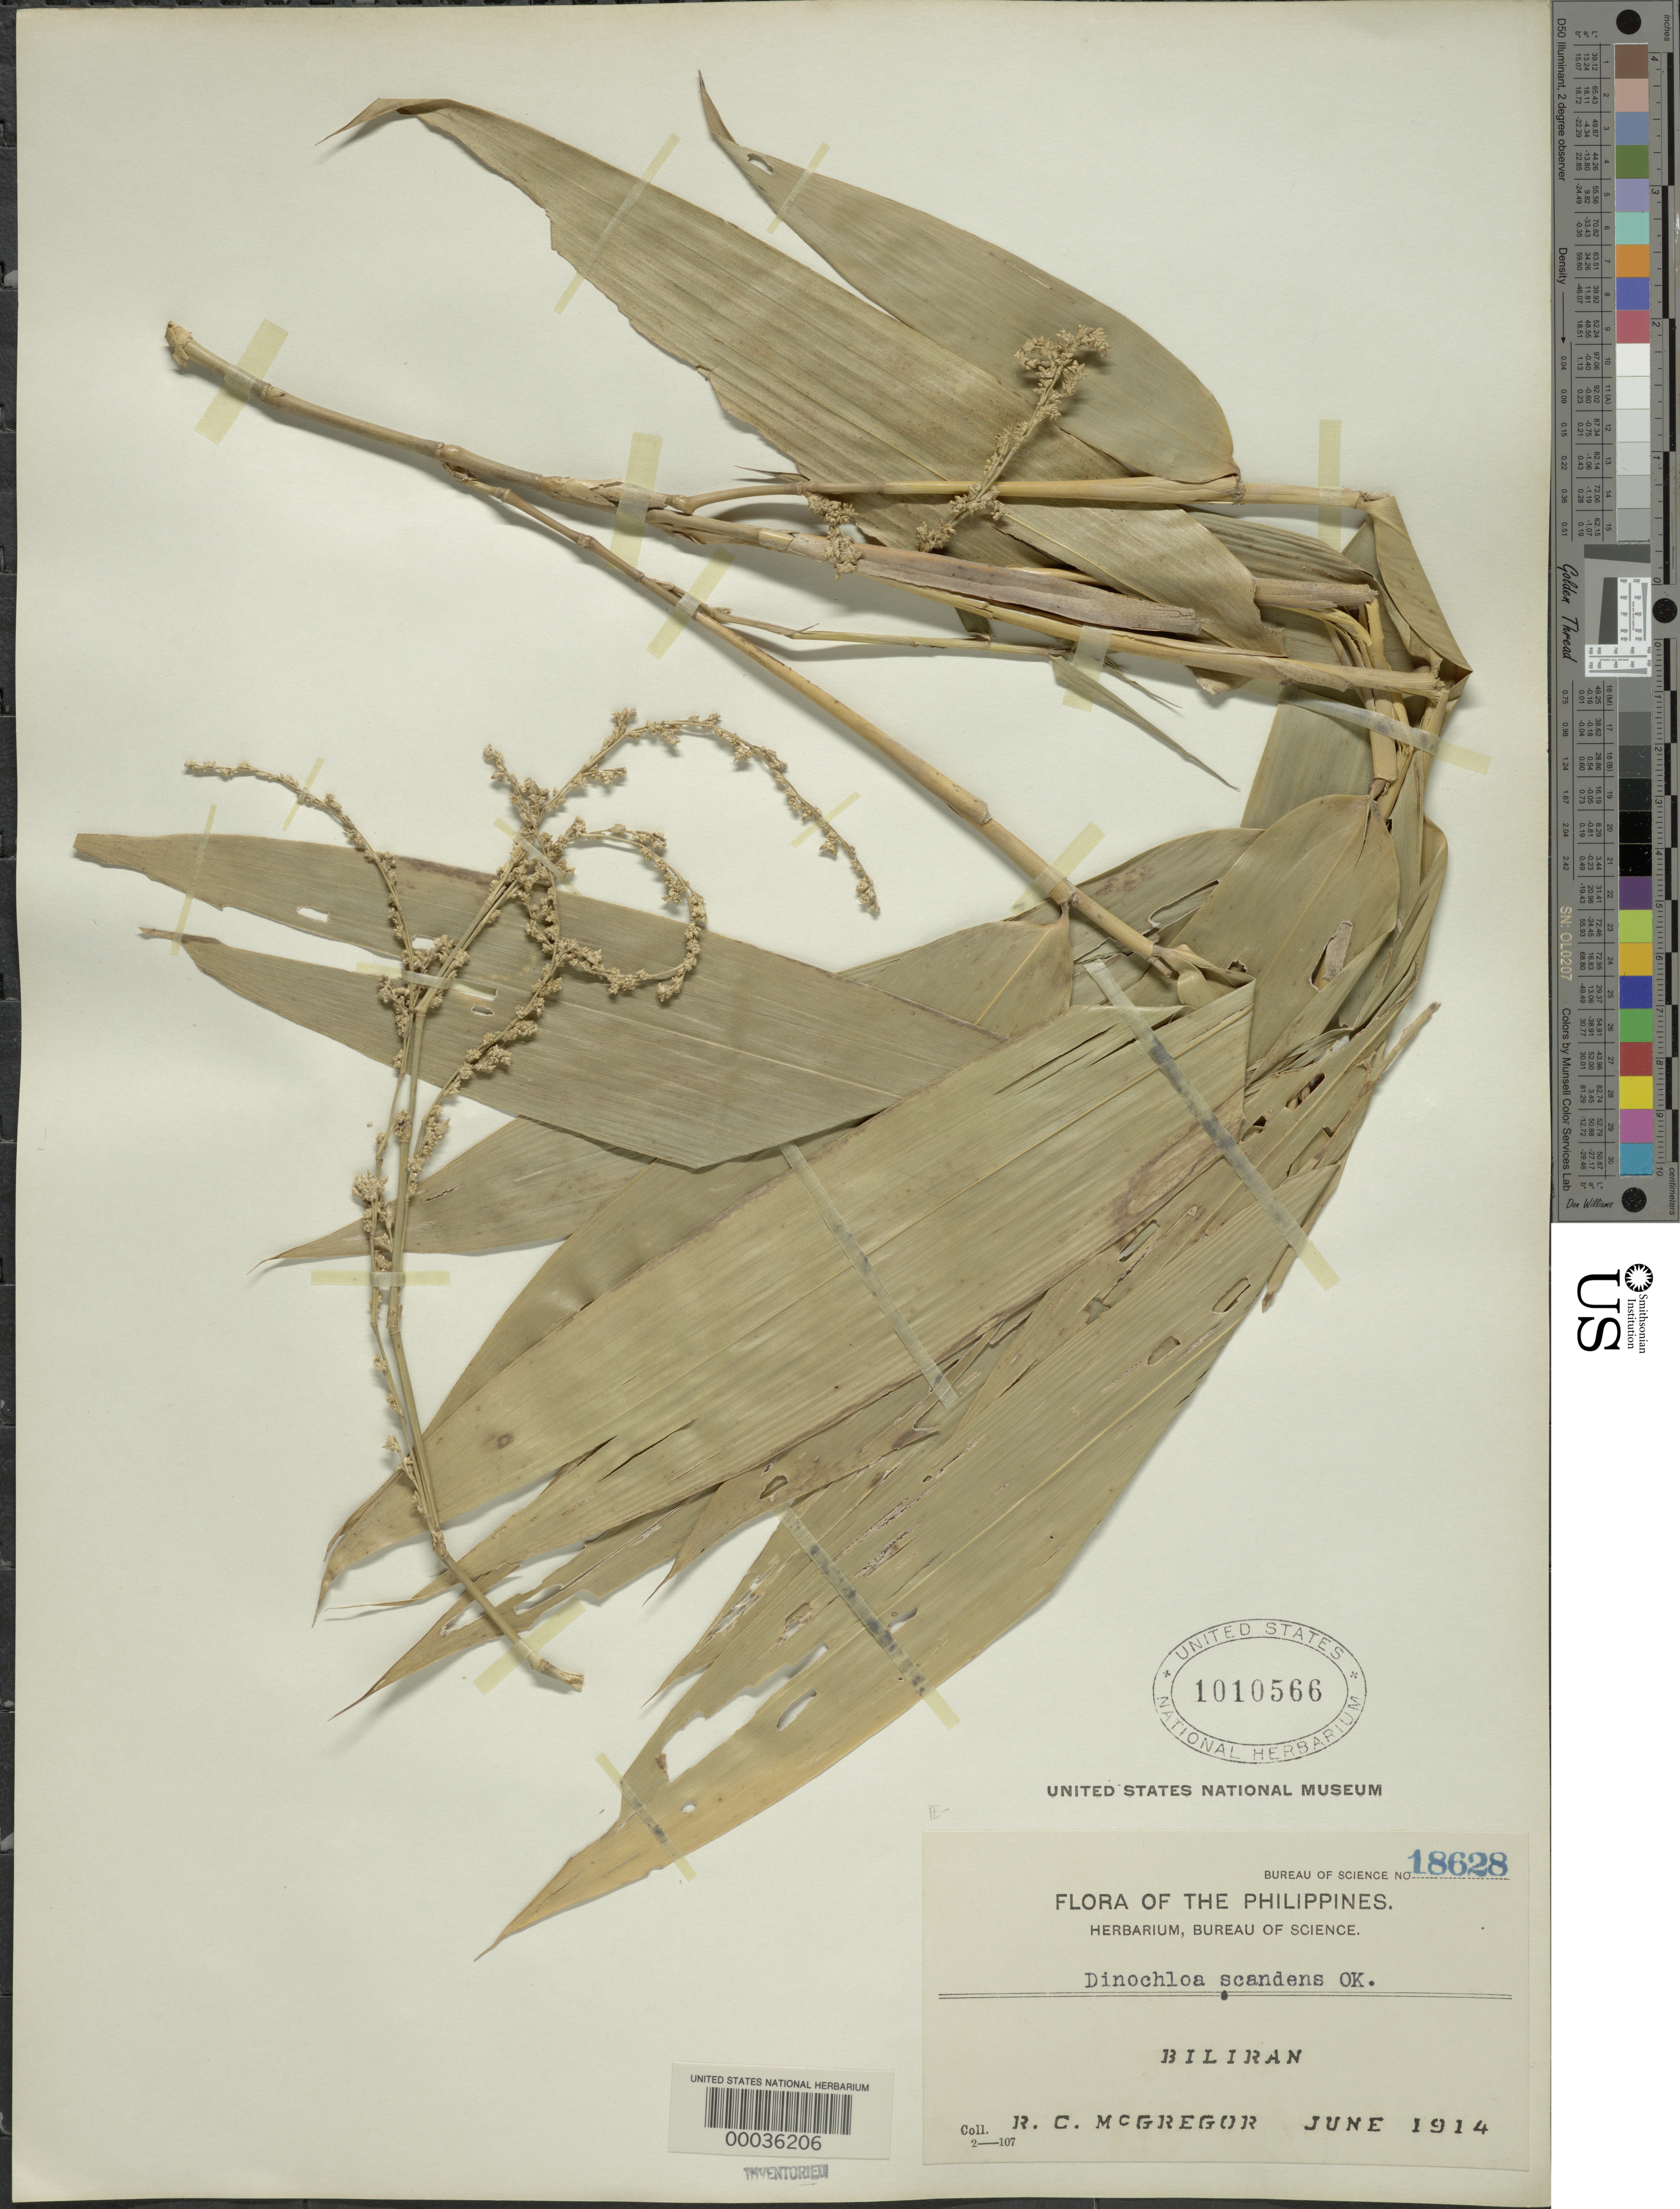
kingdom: Plantae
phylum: Tracheophyta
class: Liliopsida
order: Poales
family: Poaceae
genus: Dinochloa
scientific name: Dinochloa scandens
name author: (Blume ex Nees) Kuntze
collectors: R. C. McGregor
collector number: Pbs 18628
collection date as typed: Jun 1914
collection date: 1914-06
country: Philippines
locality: Biliran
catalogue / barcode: US 1010566